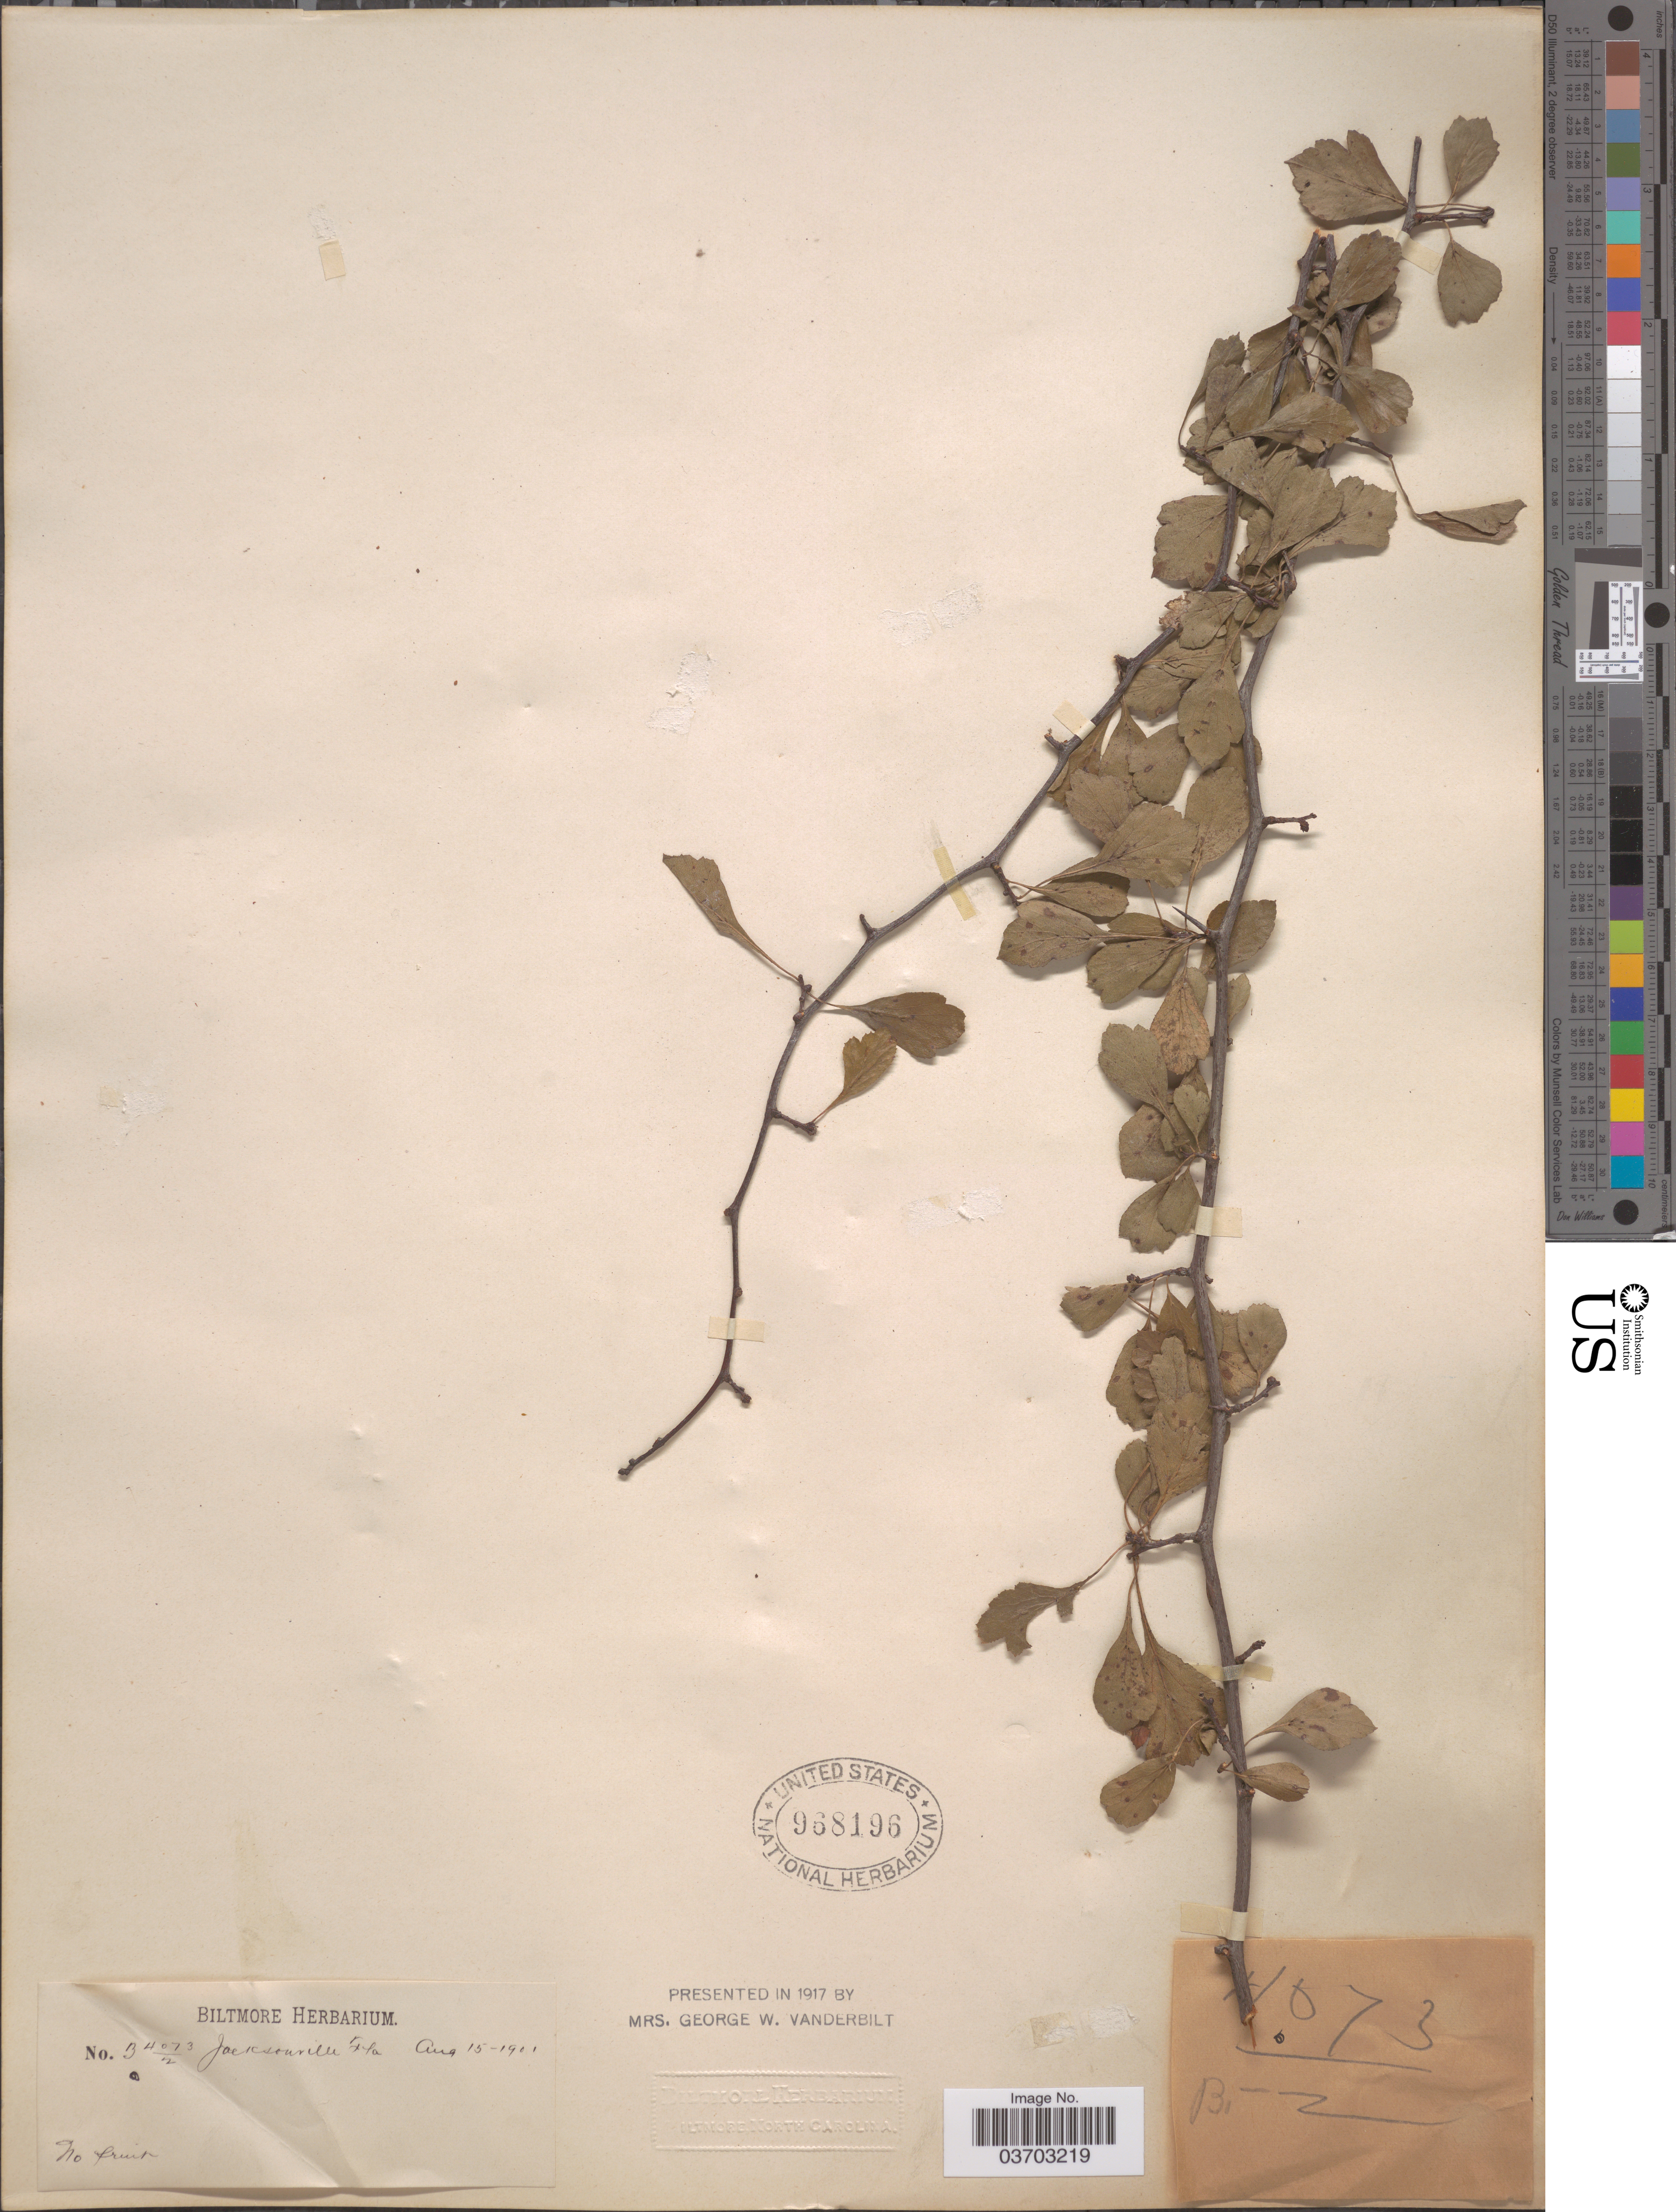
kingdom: Plantae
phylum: Tracheophyta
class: Magnoliopsida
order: Rosales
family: Rosaceae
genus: Crataegus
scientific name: Crataegus sp.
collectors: ex herb. Biltmore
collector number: B4073/2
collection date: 1901-08-15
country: United States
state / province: Florida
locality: Jacksonville.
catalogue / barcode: US 968196